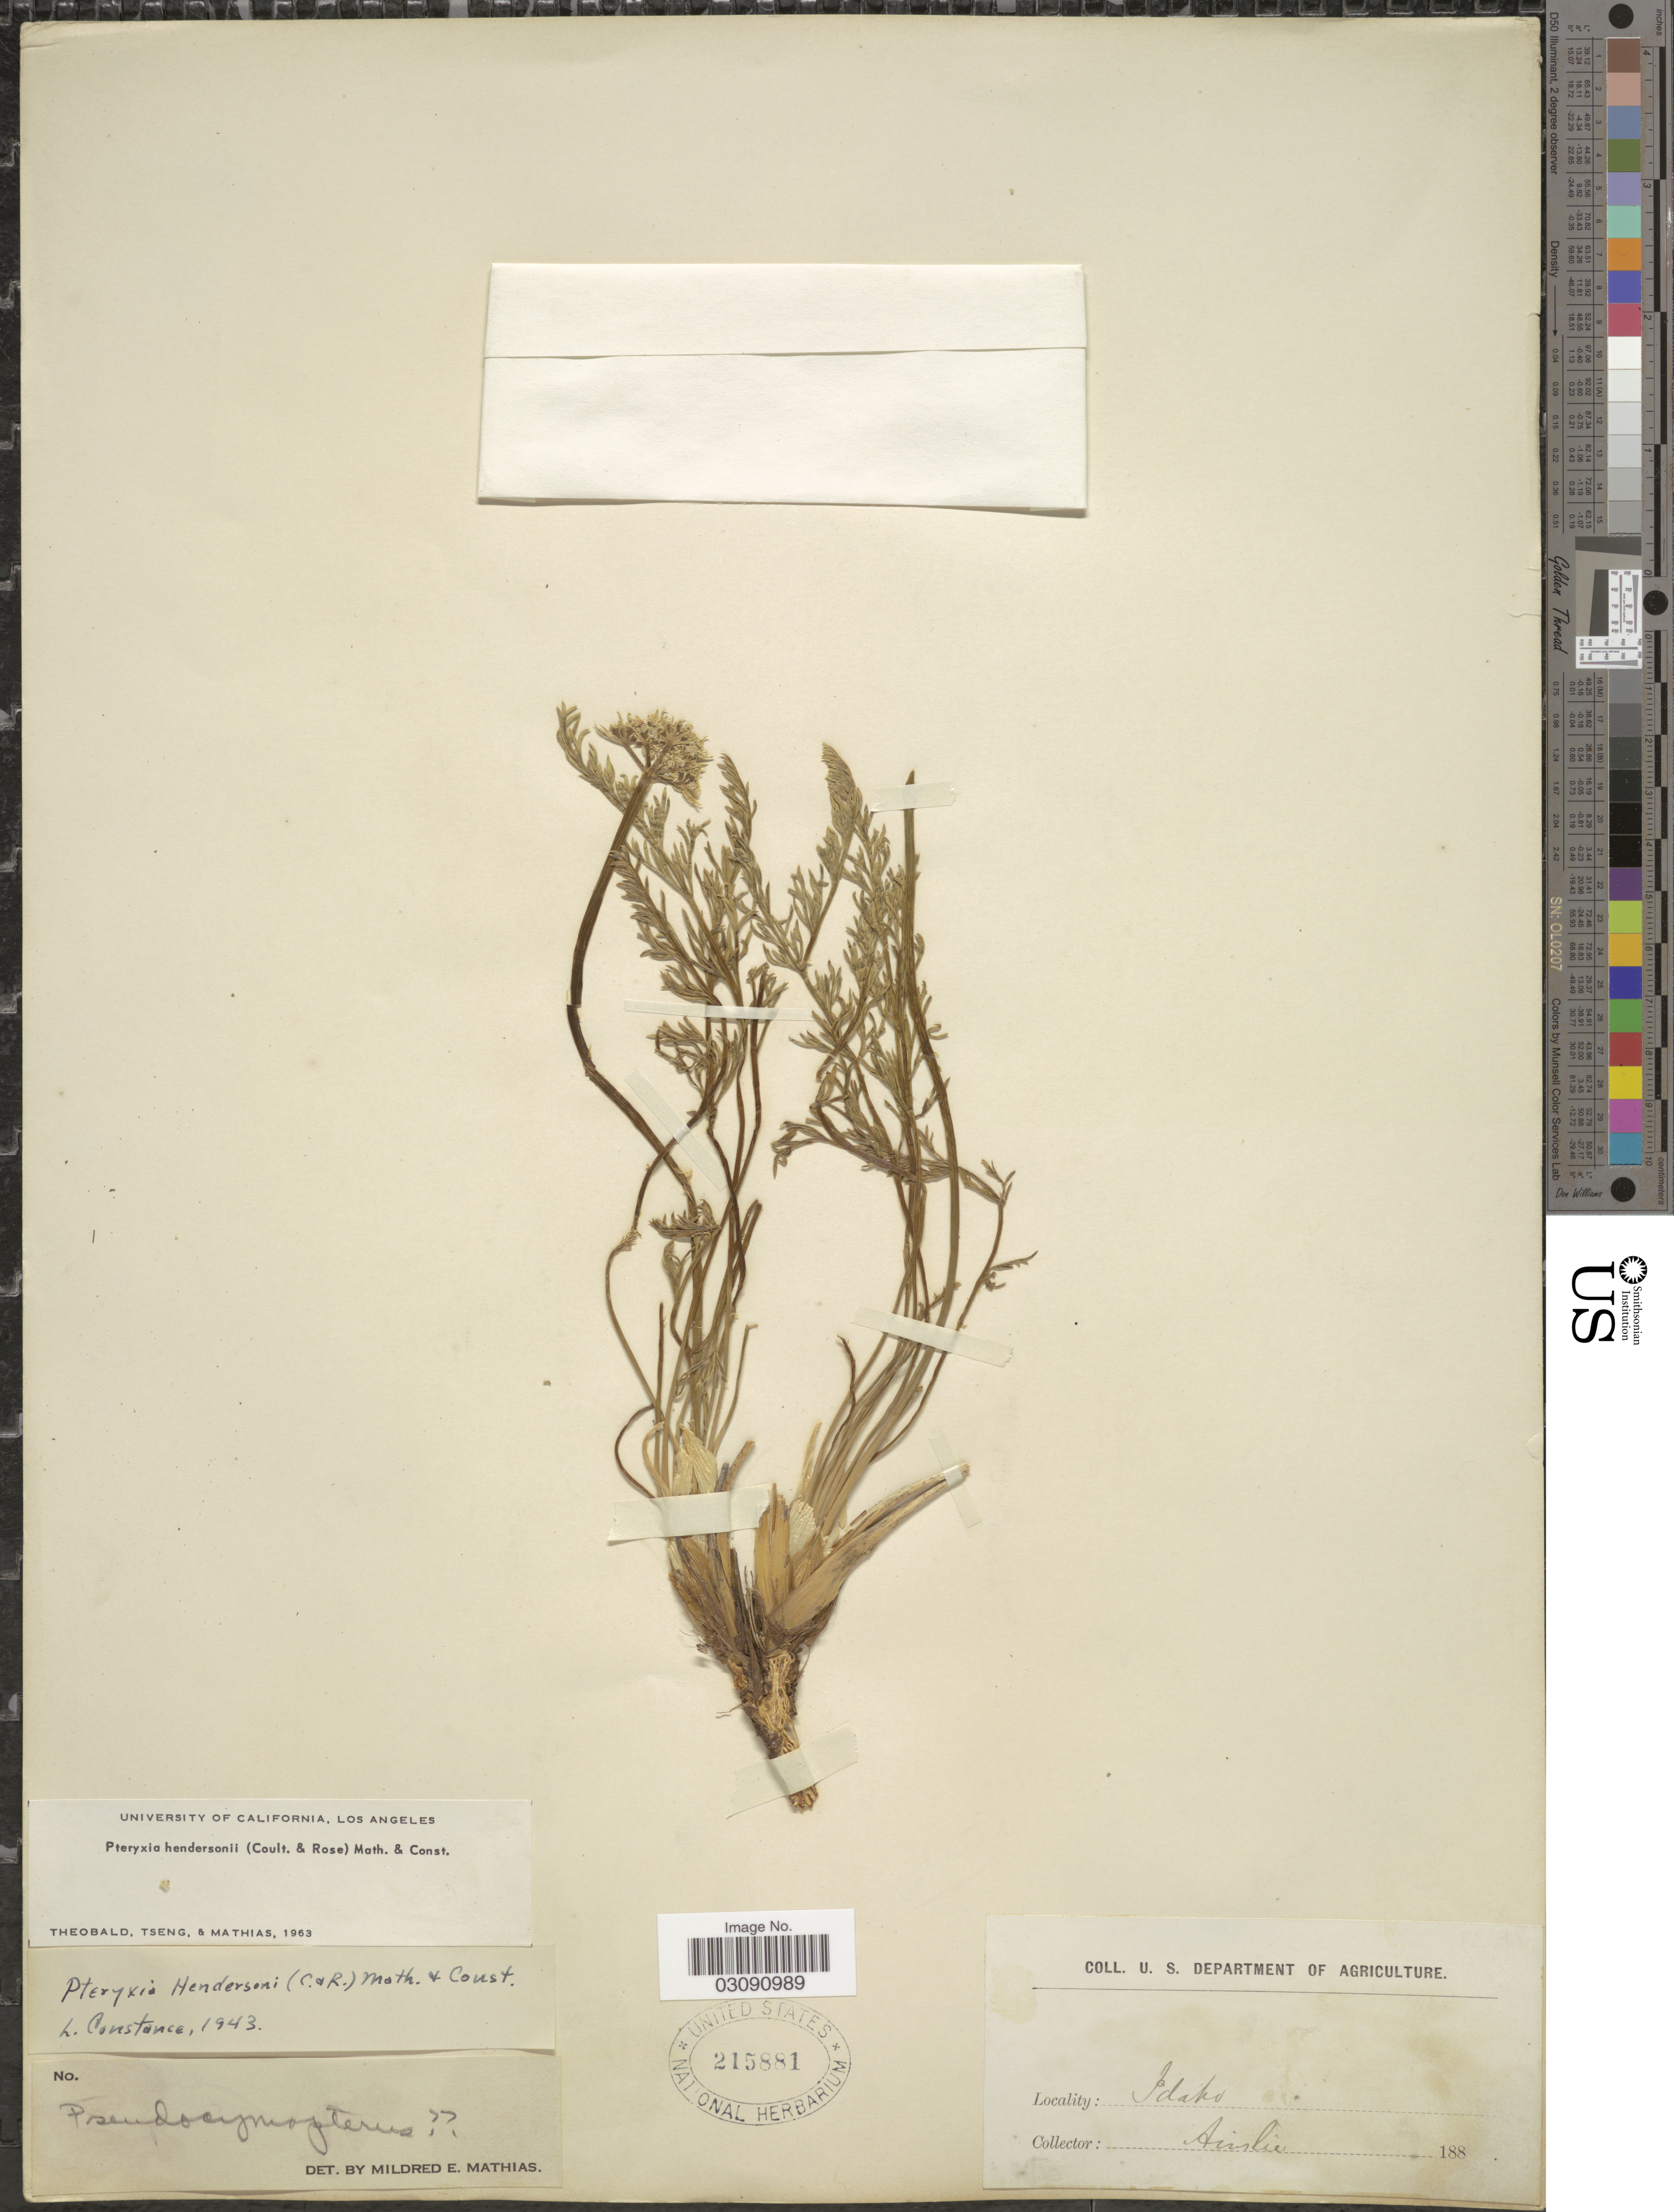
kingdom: Plantae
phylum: Tracheophyta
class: Magnoliopsida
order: Apiales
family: Apiaceae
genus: Pteryxia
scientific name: Pteryxia hendersonii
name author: (J.M. Coult. & Rose) Mathias & Constance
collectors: Ainslie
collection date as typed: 188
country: United States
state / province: Idaho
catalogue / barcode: US 215881